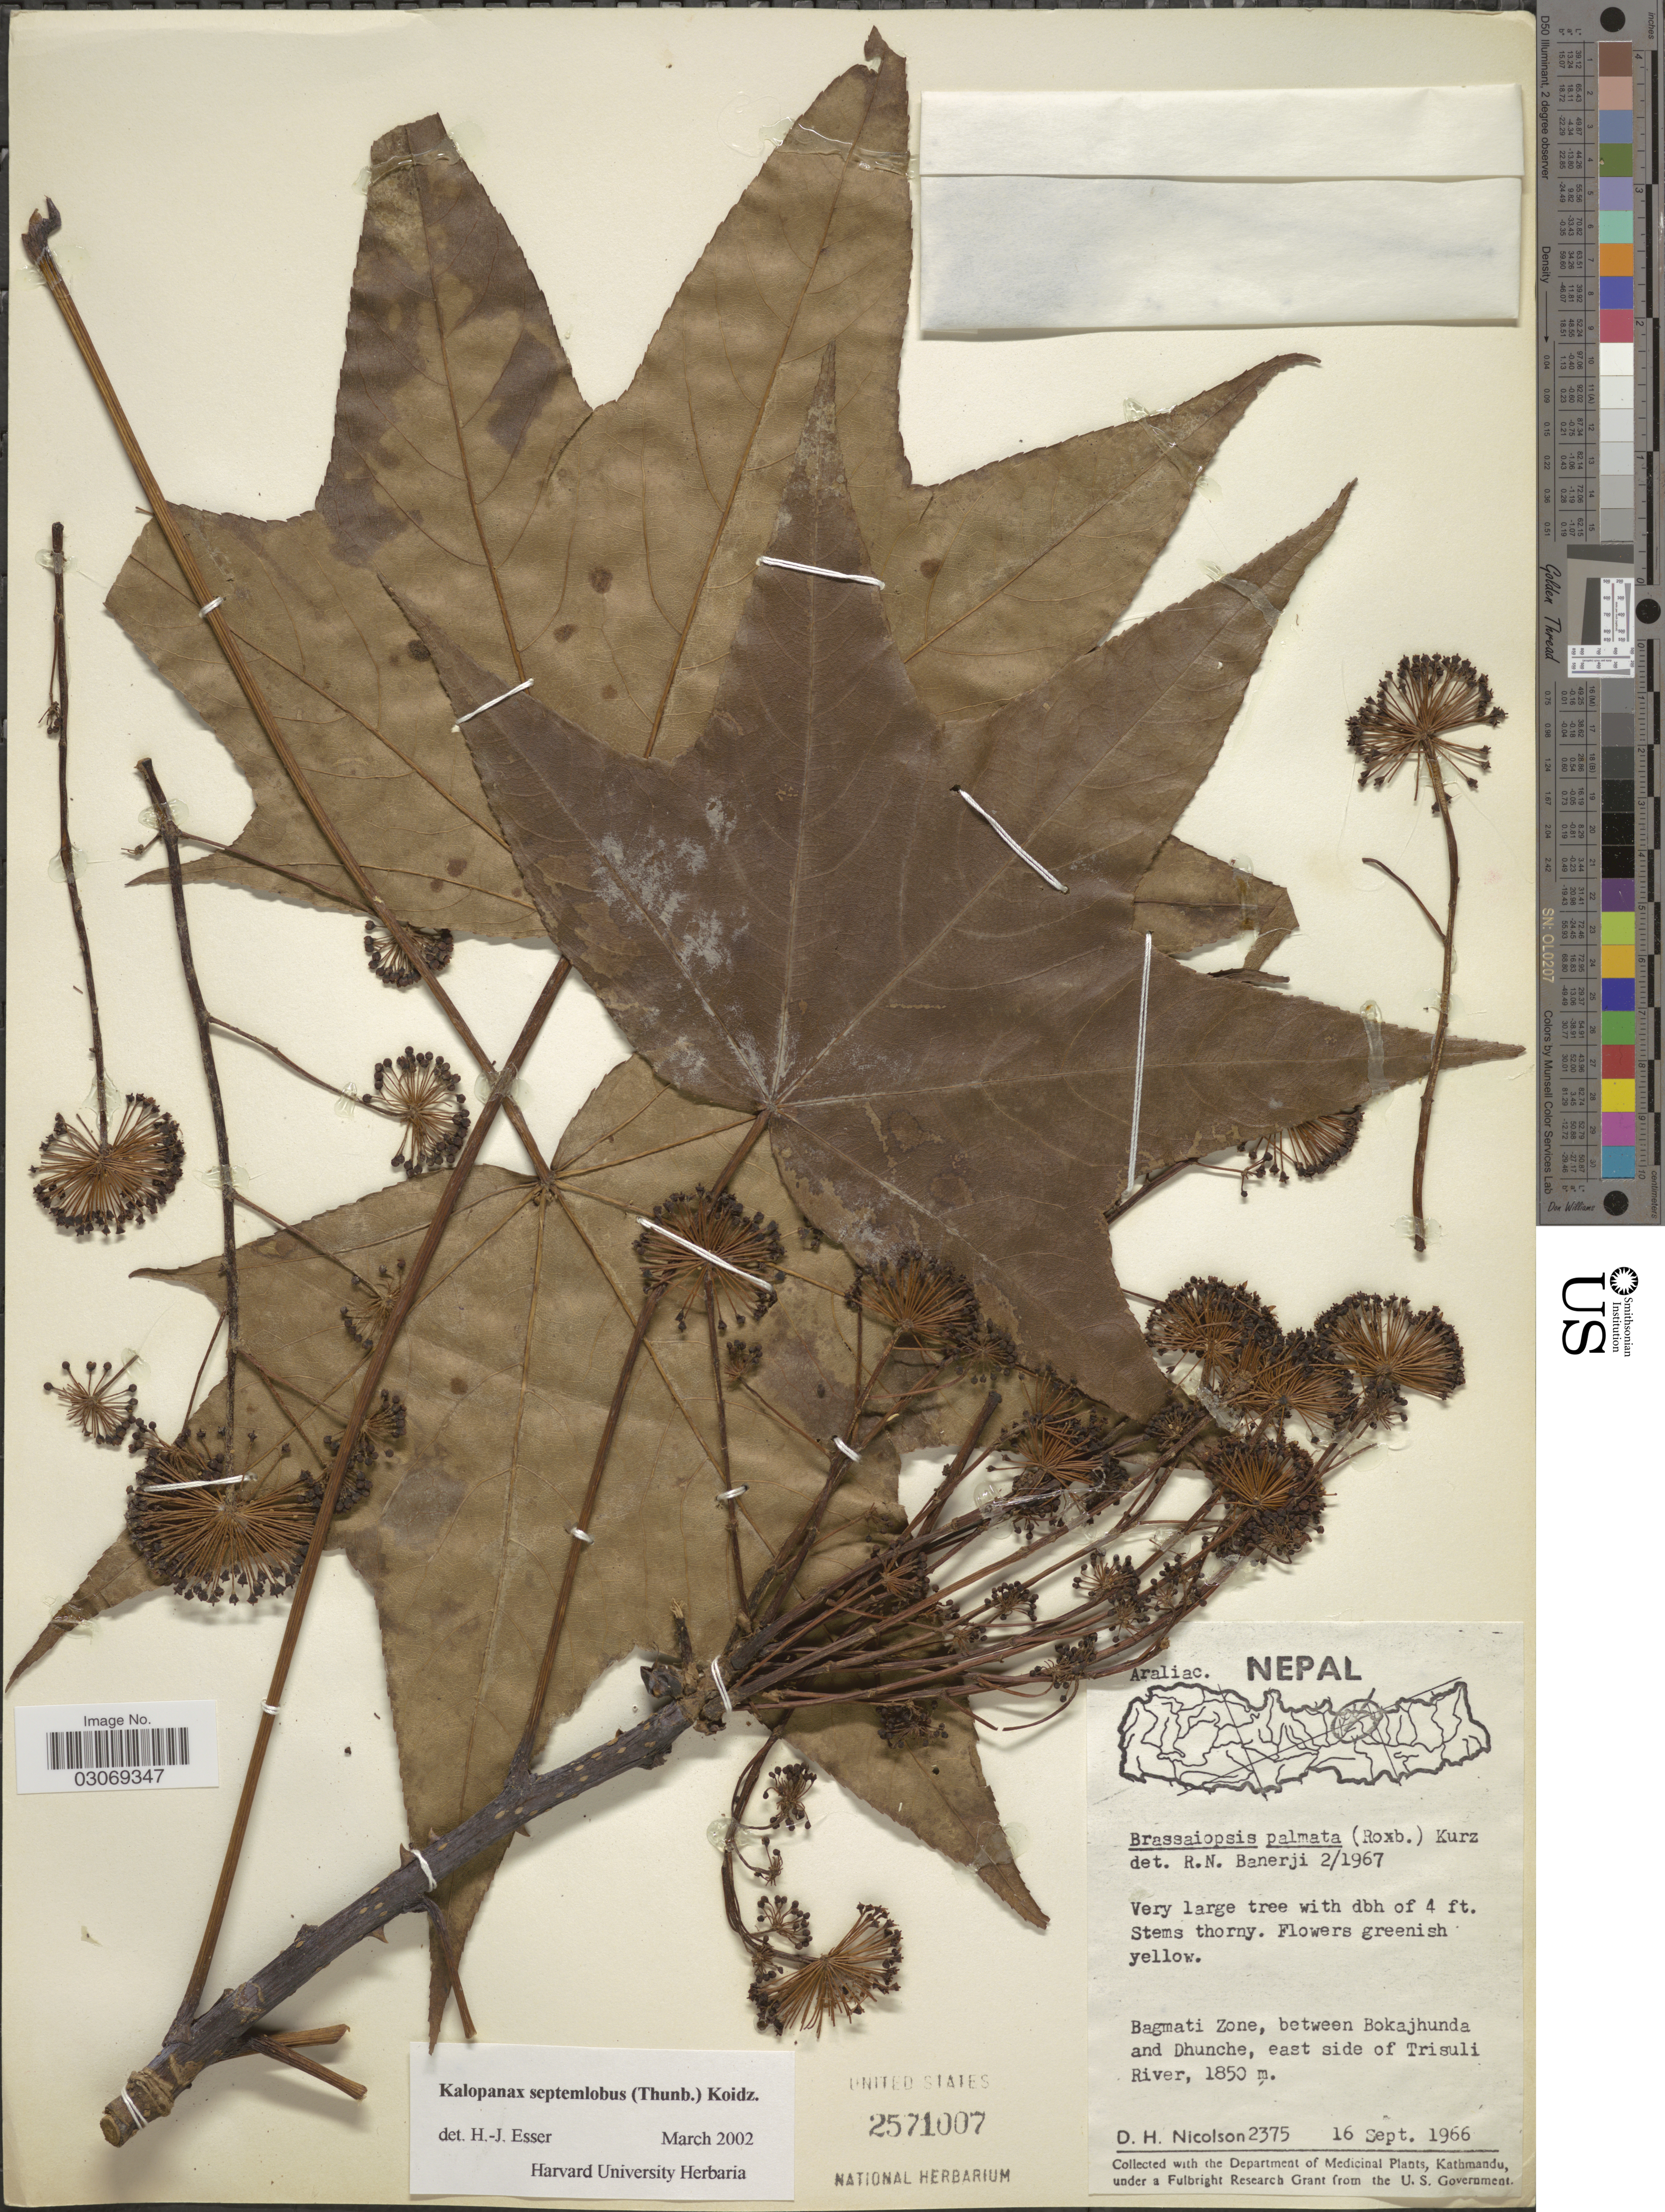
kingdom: Plantae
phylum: Tracheophyta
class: Magnoliopsida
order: Apiales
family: Araliaceae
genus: Kalopanax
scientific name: Kalopanax pictus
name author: (Thunb.) Nakai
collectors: D. H. Nicolson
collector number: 2375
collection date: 1966-09-16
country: Nepal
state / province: Bagmati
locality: Bagmati Zone, between Bokajhunda and Dhunche, east side of Trisuli River.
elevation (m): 1850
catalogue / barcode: US 2571007